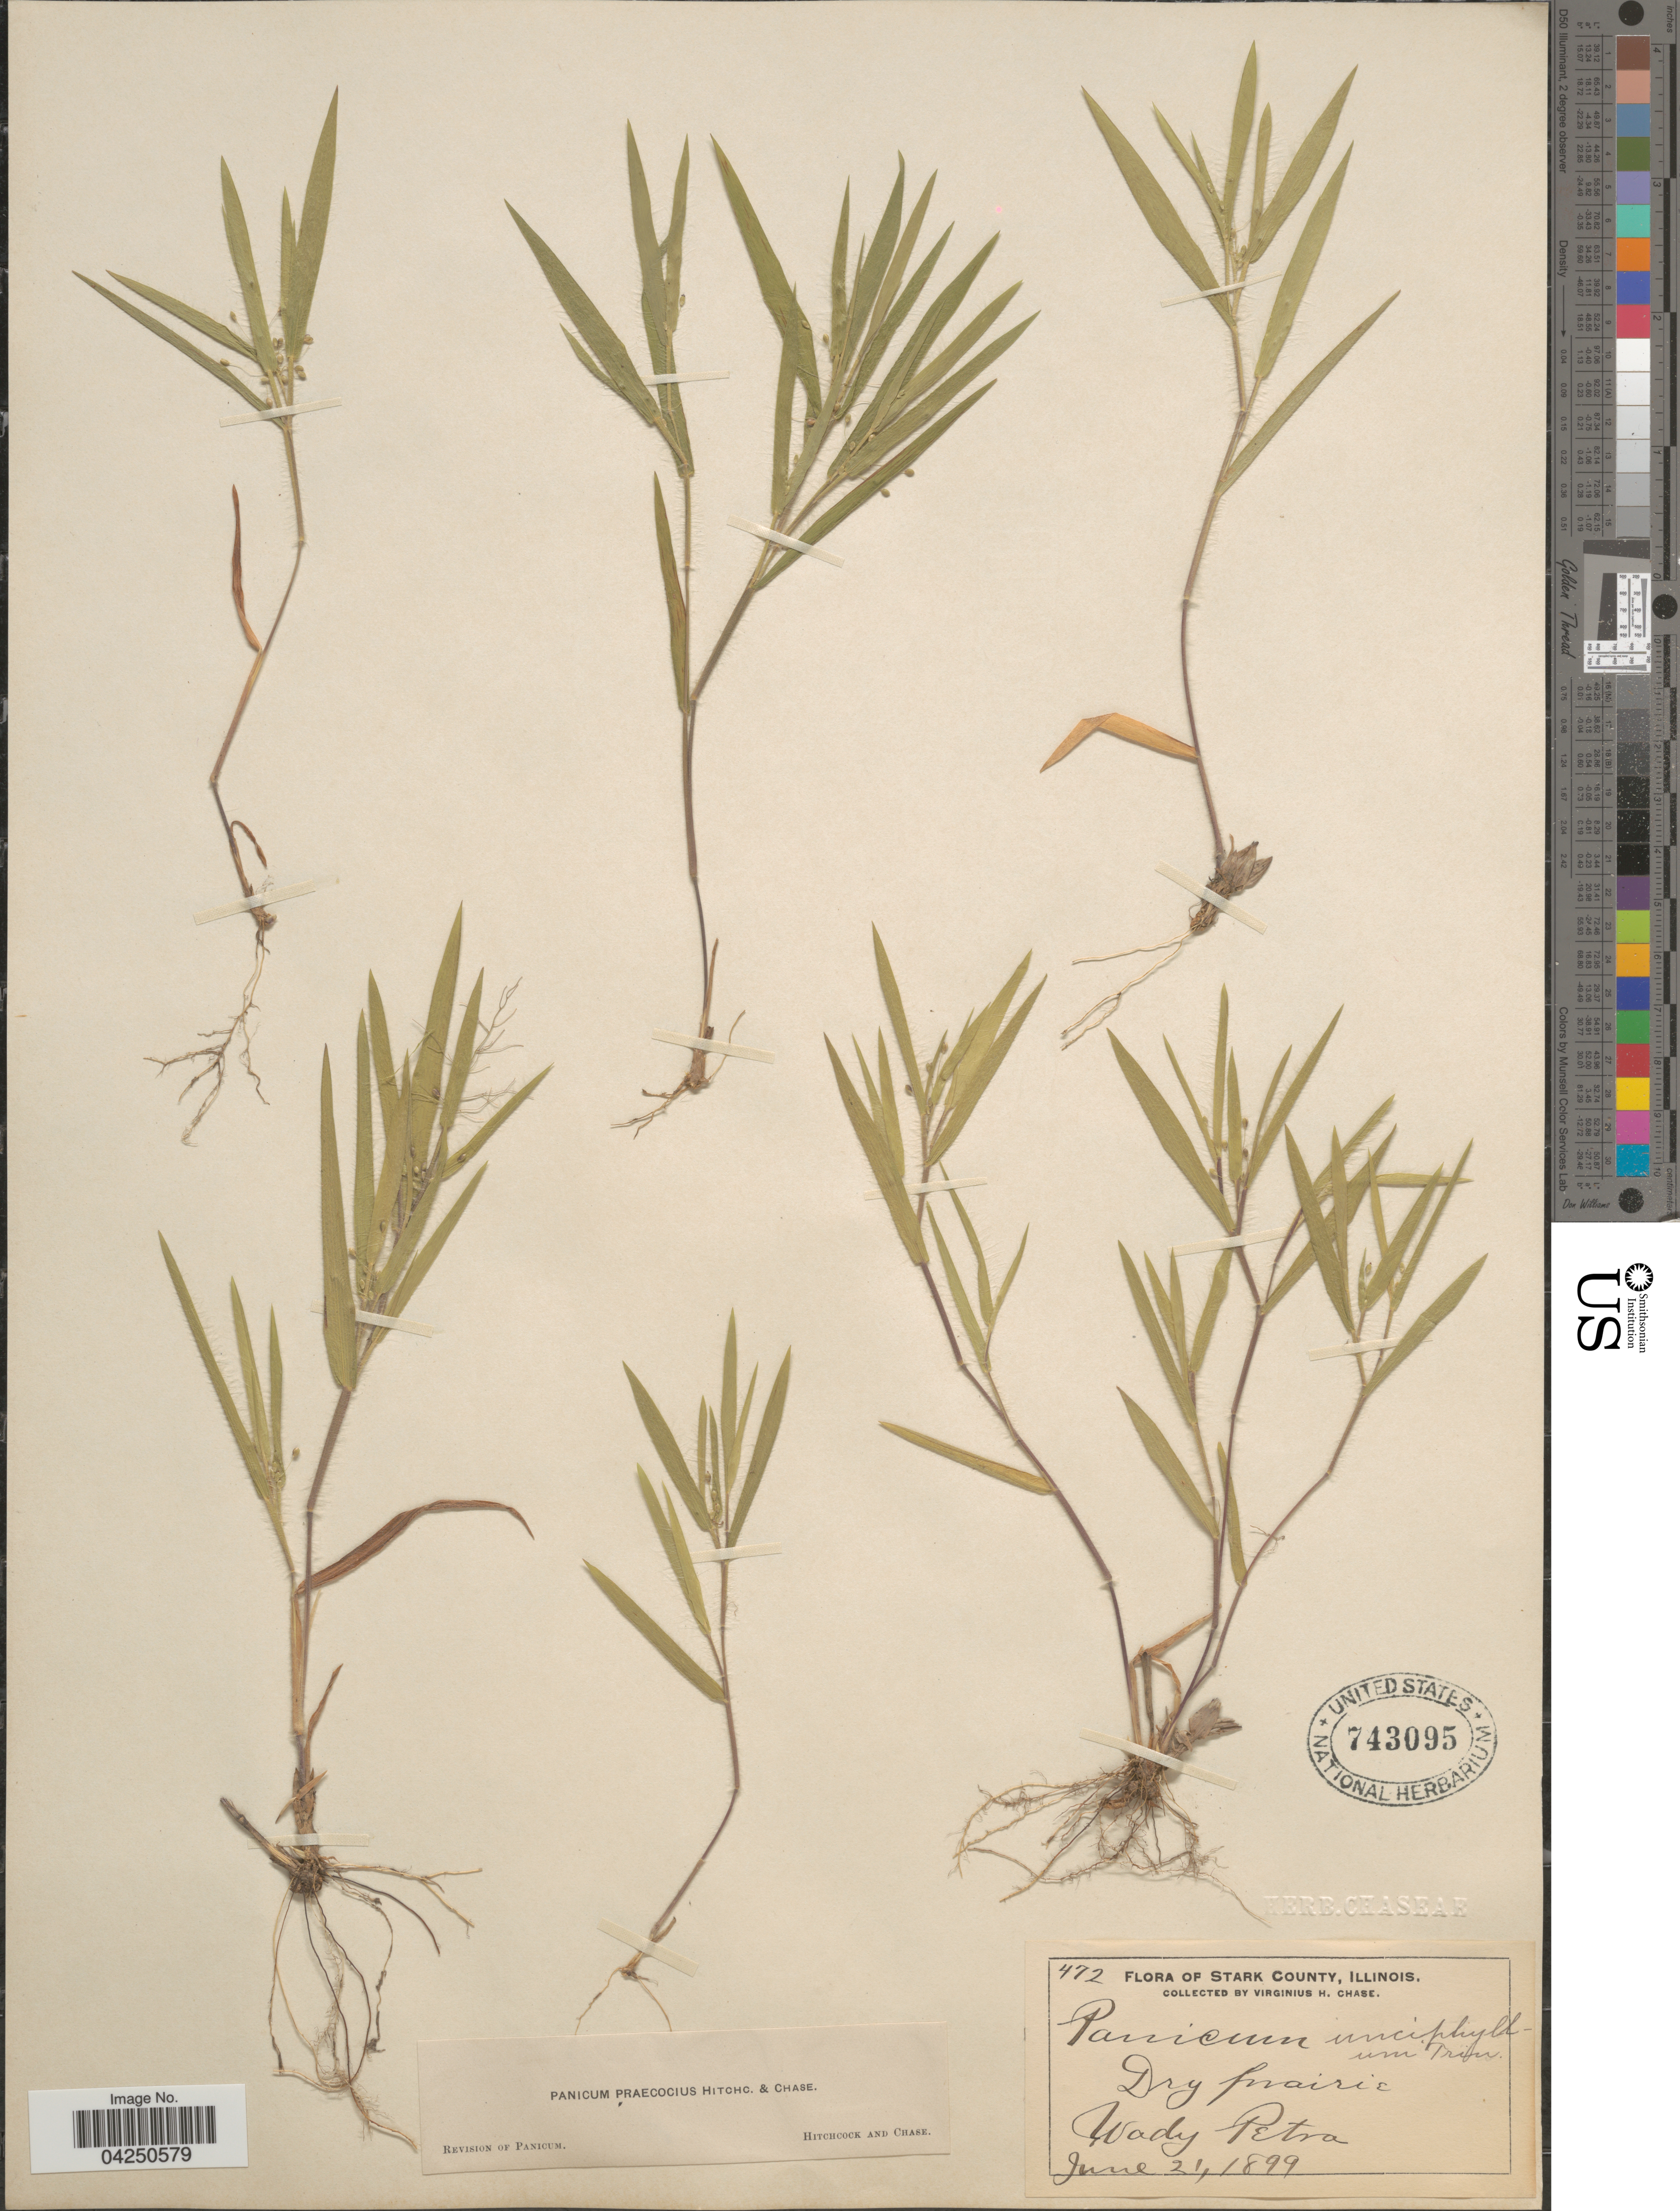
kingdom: Plantae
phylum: Tracheophyta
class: Liliopsida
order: Poales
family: Poaceae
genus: Dichanthelium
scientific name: Dichanthelium acuminatum var. acuminatum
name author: (Sw.) Gould & C.A. Clark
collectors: V. H. Chase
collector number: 472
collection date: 1899-06-21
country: United States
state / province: Illinois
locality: Stark County. Dry prairie. Wady Petra.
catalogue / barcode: US 743095